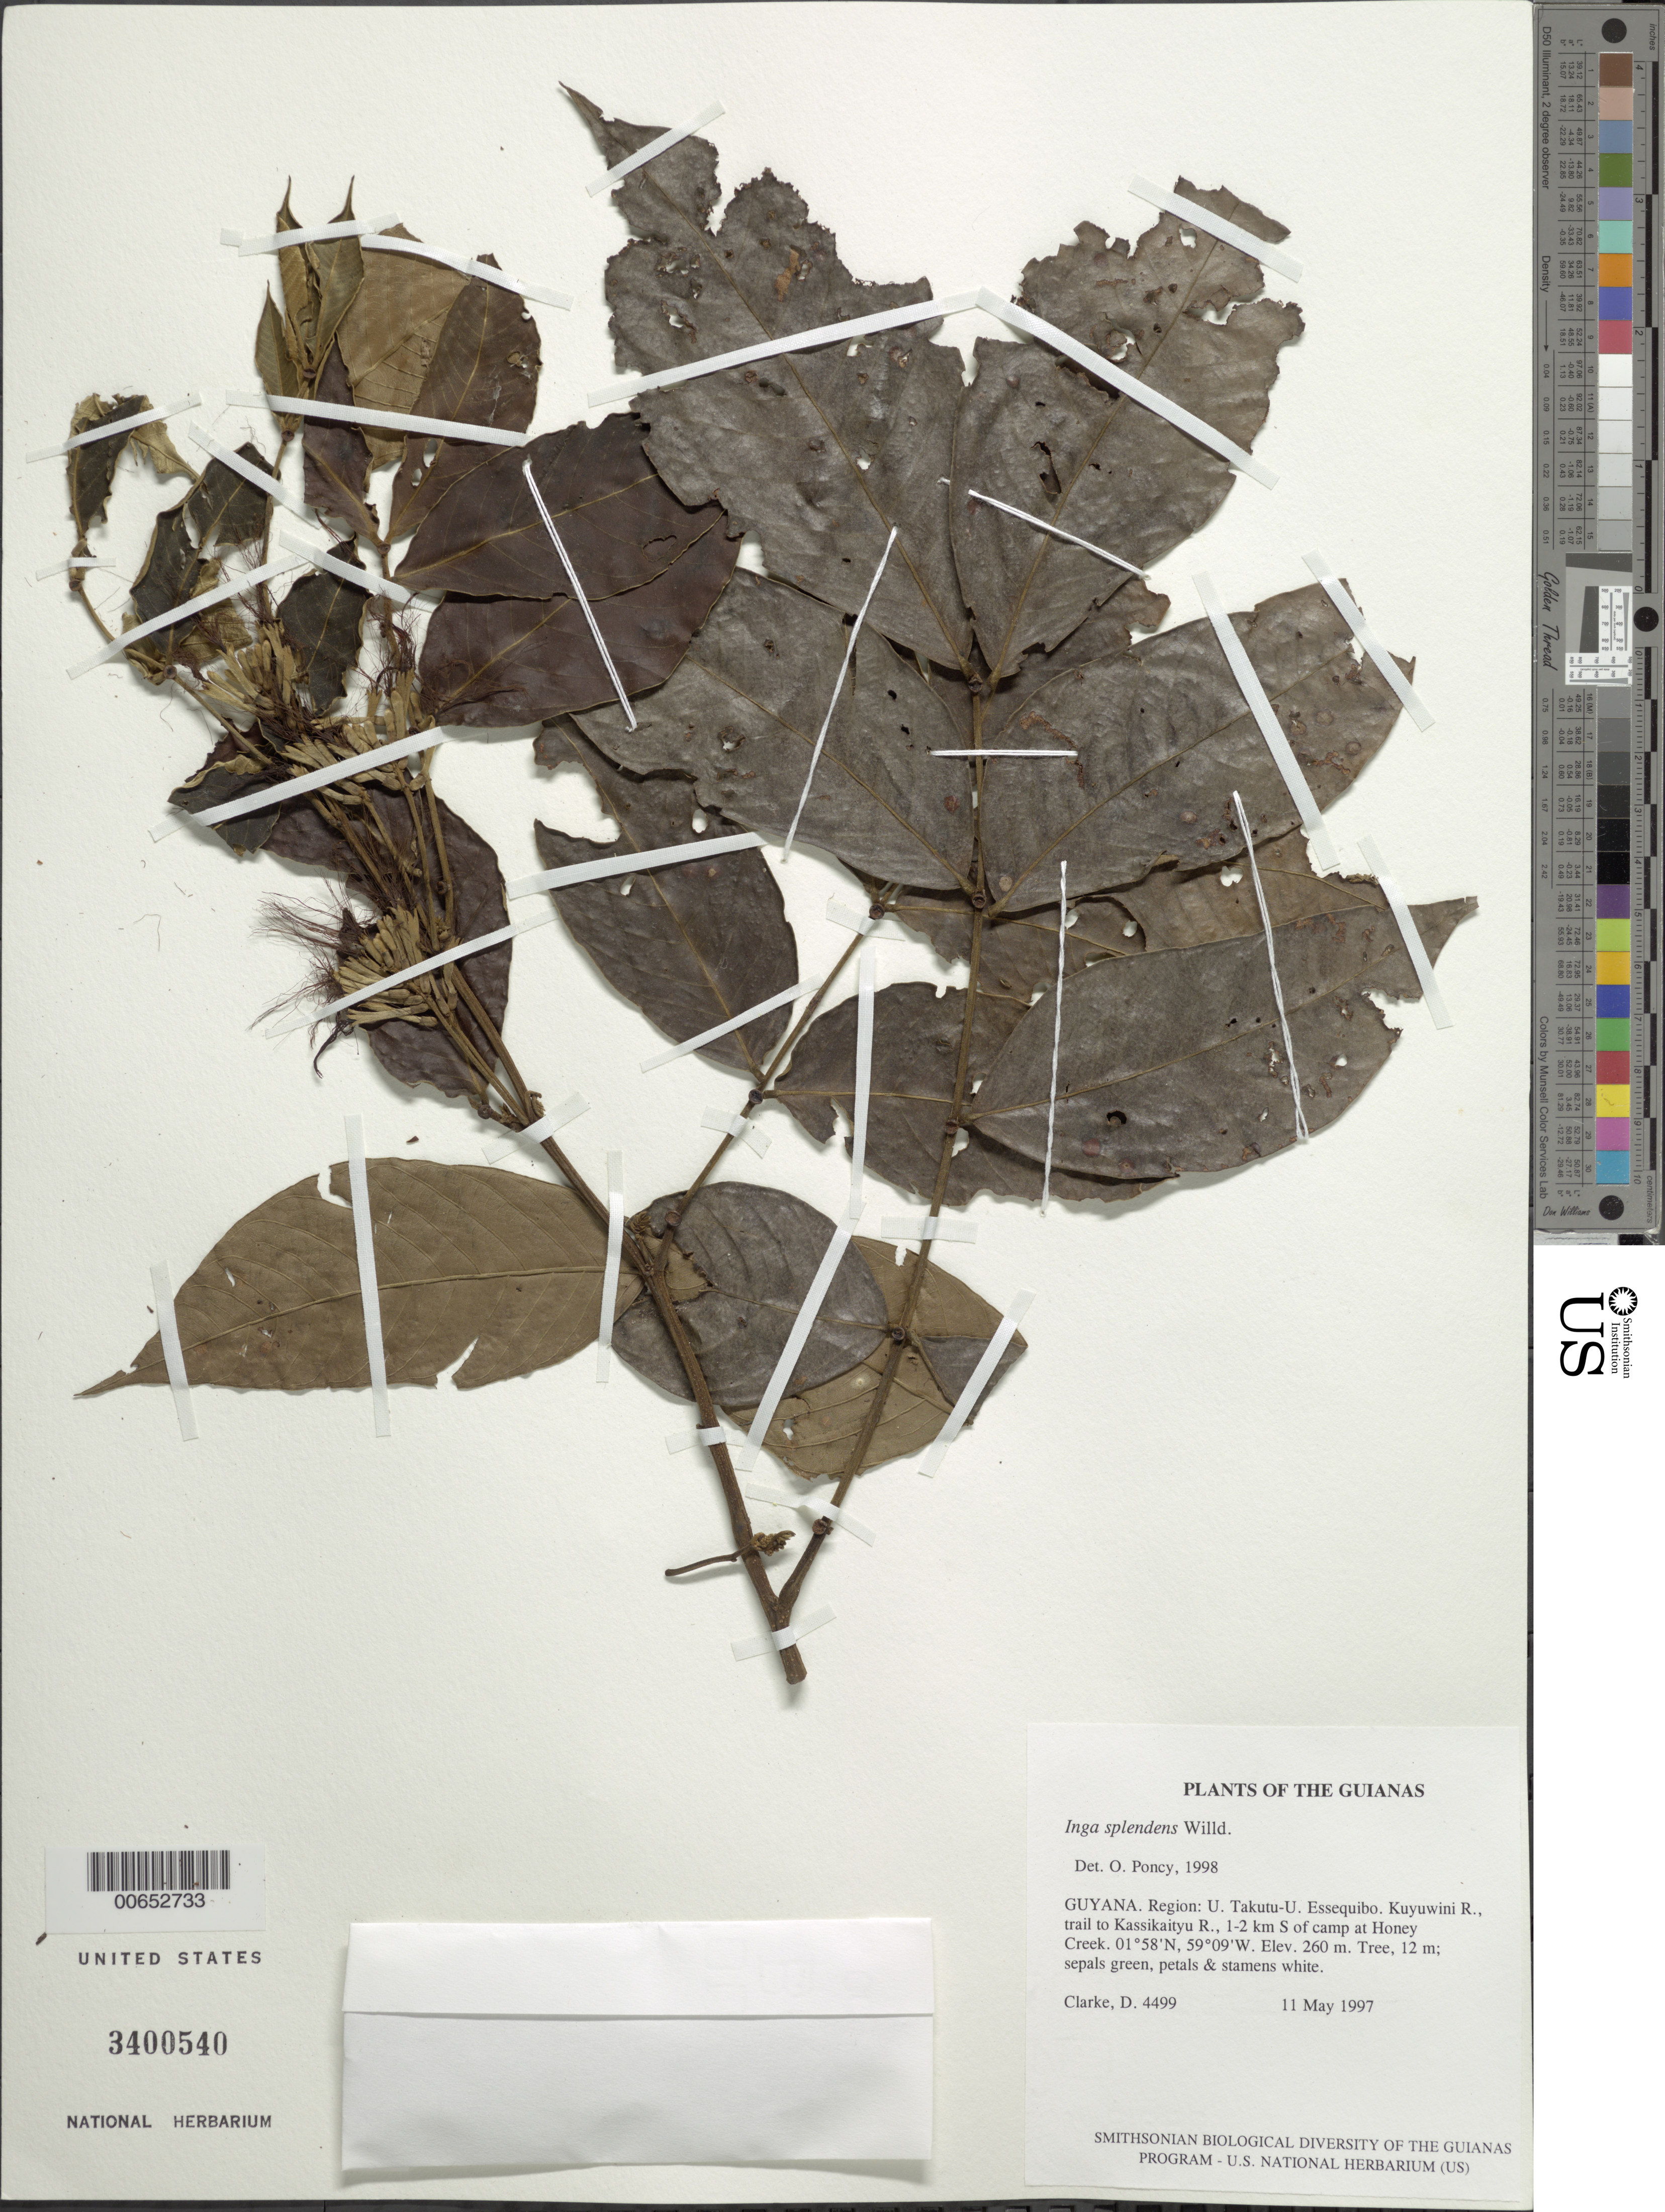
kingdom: Plantae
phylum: Tracheophyta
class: Magnoliopsida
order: Fabales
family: Fabaceae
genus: Inga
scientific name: Inga splendens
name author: Willd.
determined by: Poncy, O.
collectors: H. D. Clarke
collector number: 4499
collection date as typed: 11 May 1997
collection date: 1997-05-11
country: Guyana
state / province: U. Takutu-U. Essequibo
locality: Kuyuwini R., trail to Kassikaityu R., 1-2 km S of camp at Honey Creek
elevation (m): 260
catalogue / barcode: US 3400540